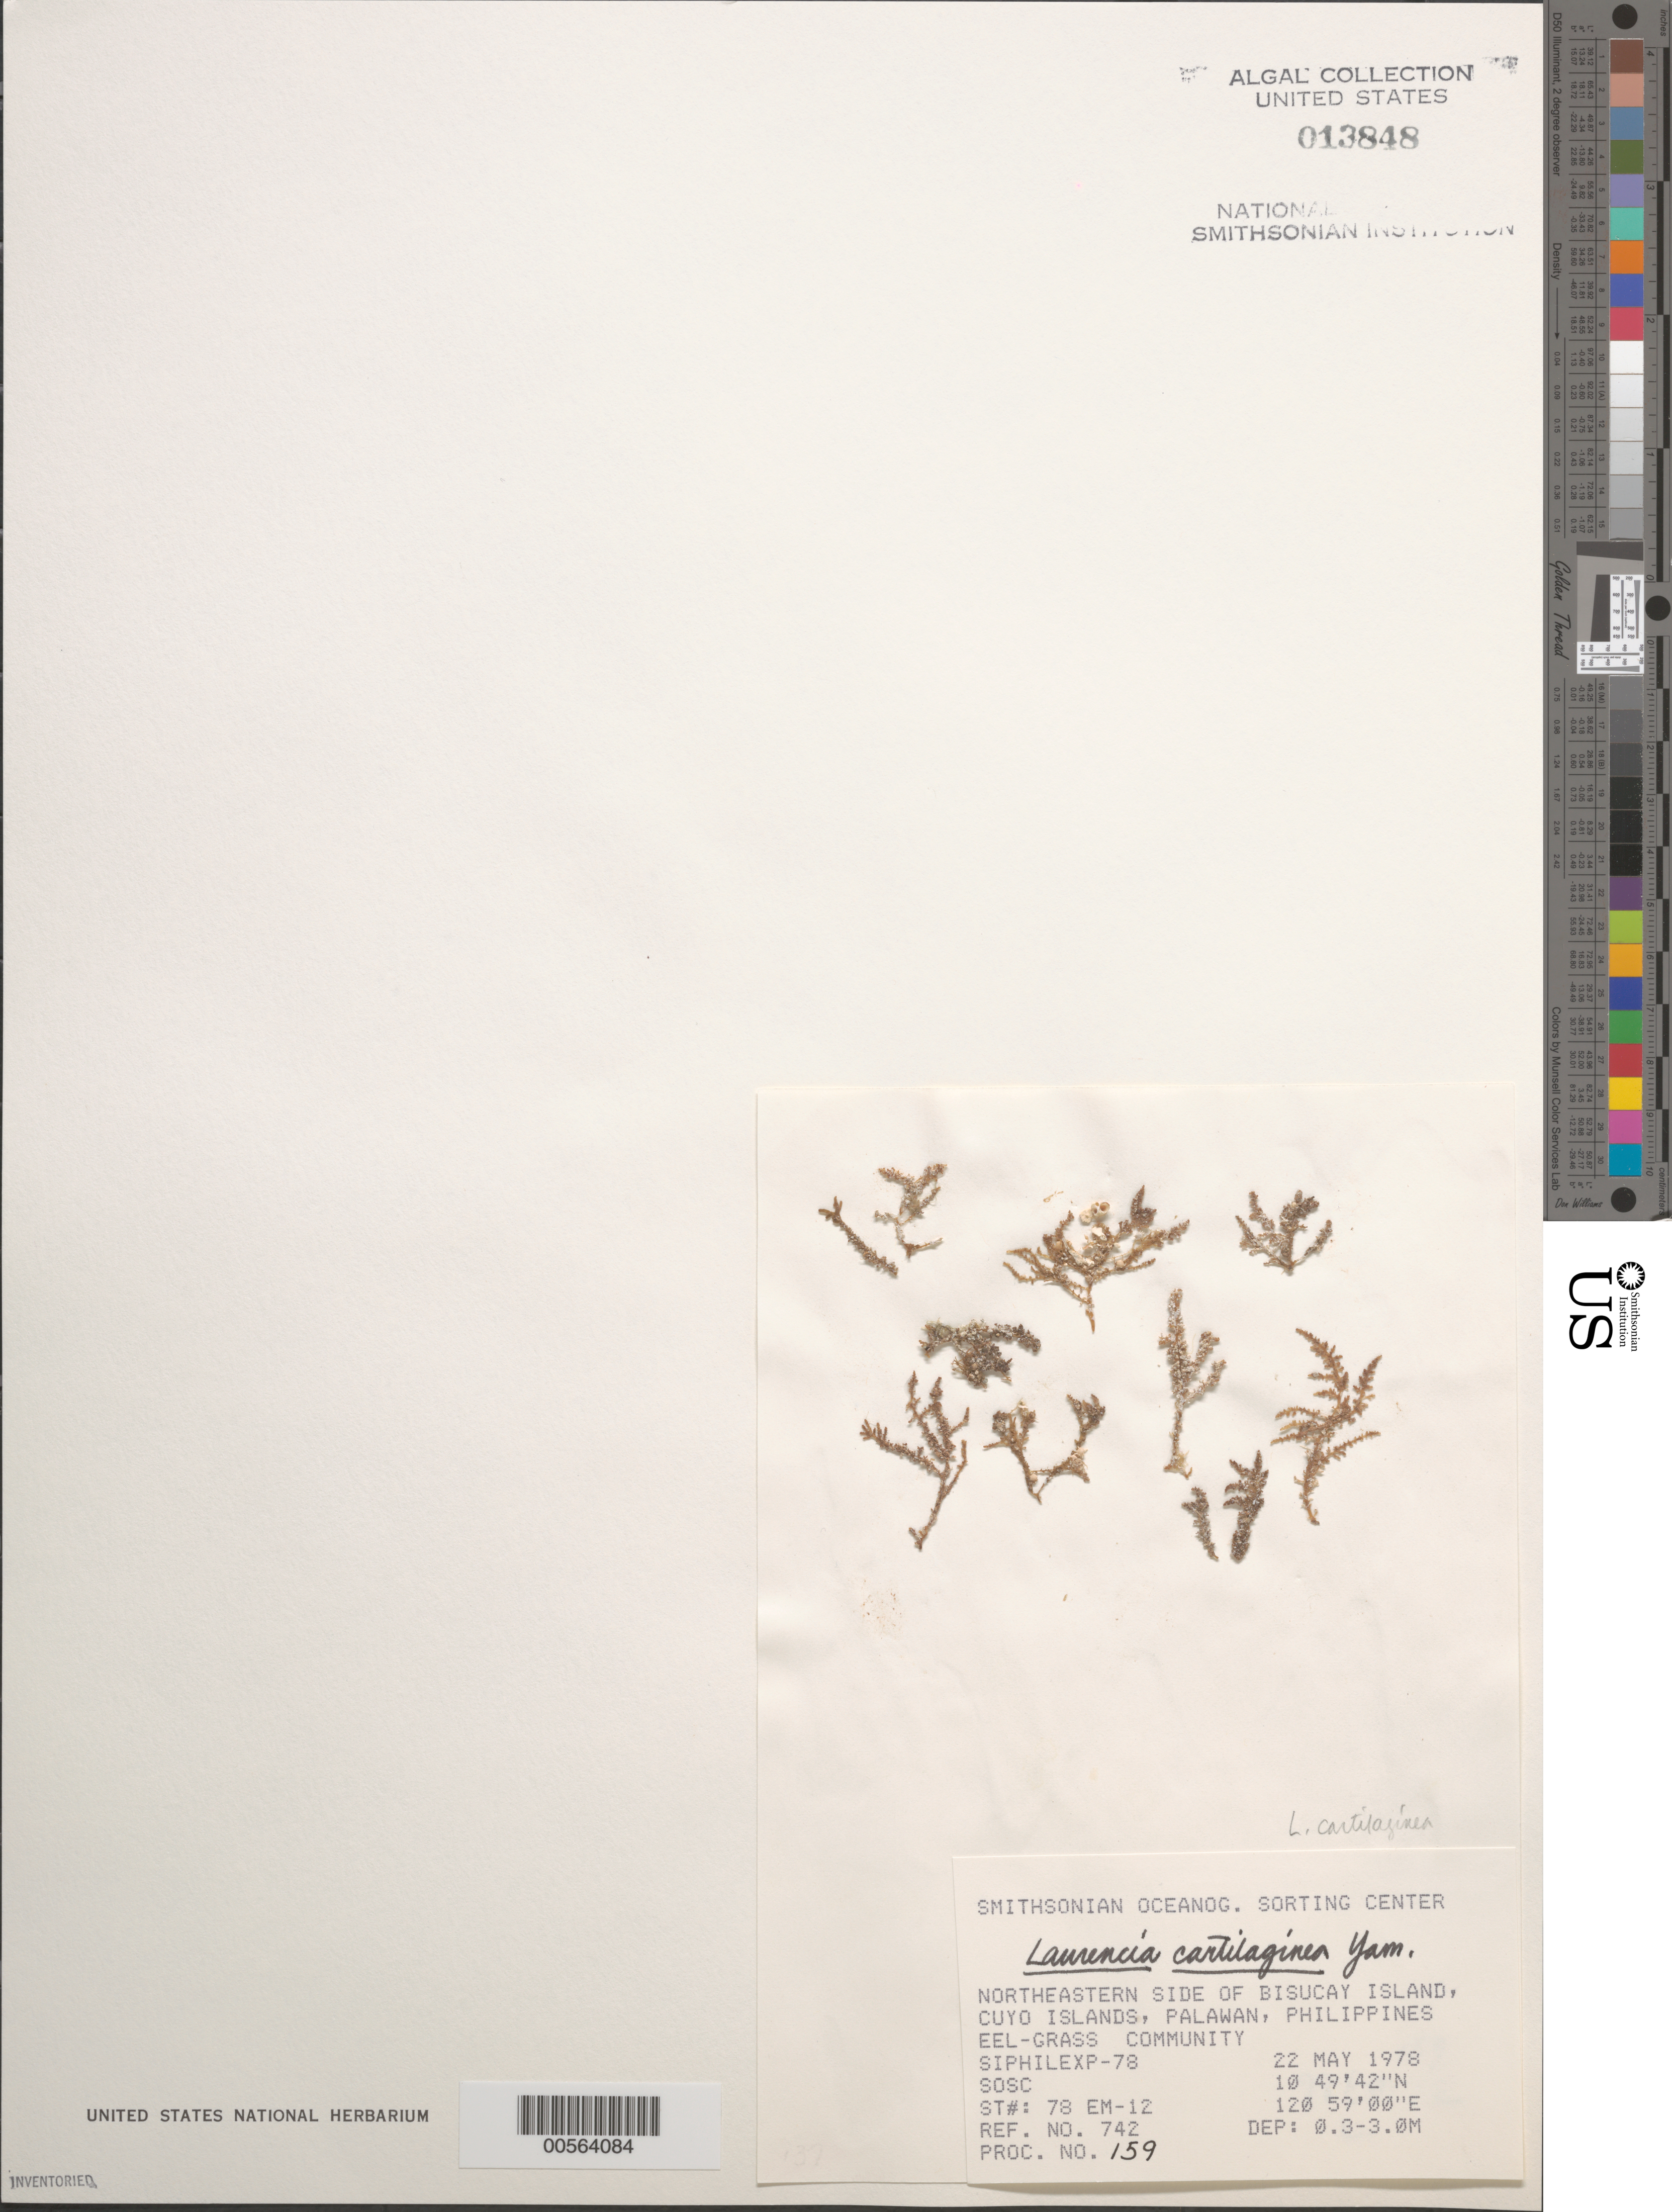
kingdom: Plantae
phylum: Rhodophyta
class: Florideophyceae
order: Ceramiales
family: Rhodomelaceae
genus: Chondrophycus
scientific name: Chondrophycus cartilaginea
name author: (C. Agardh) Garbary & J.T. Harper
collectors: SOSC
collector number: Station 78 Em-12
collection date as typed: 22 May 1978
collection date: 1978-05-22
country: Philippines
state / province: Mimaropa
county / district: Palawan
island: Bisucay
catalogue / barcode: US 13848